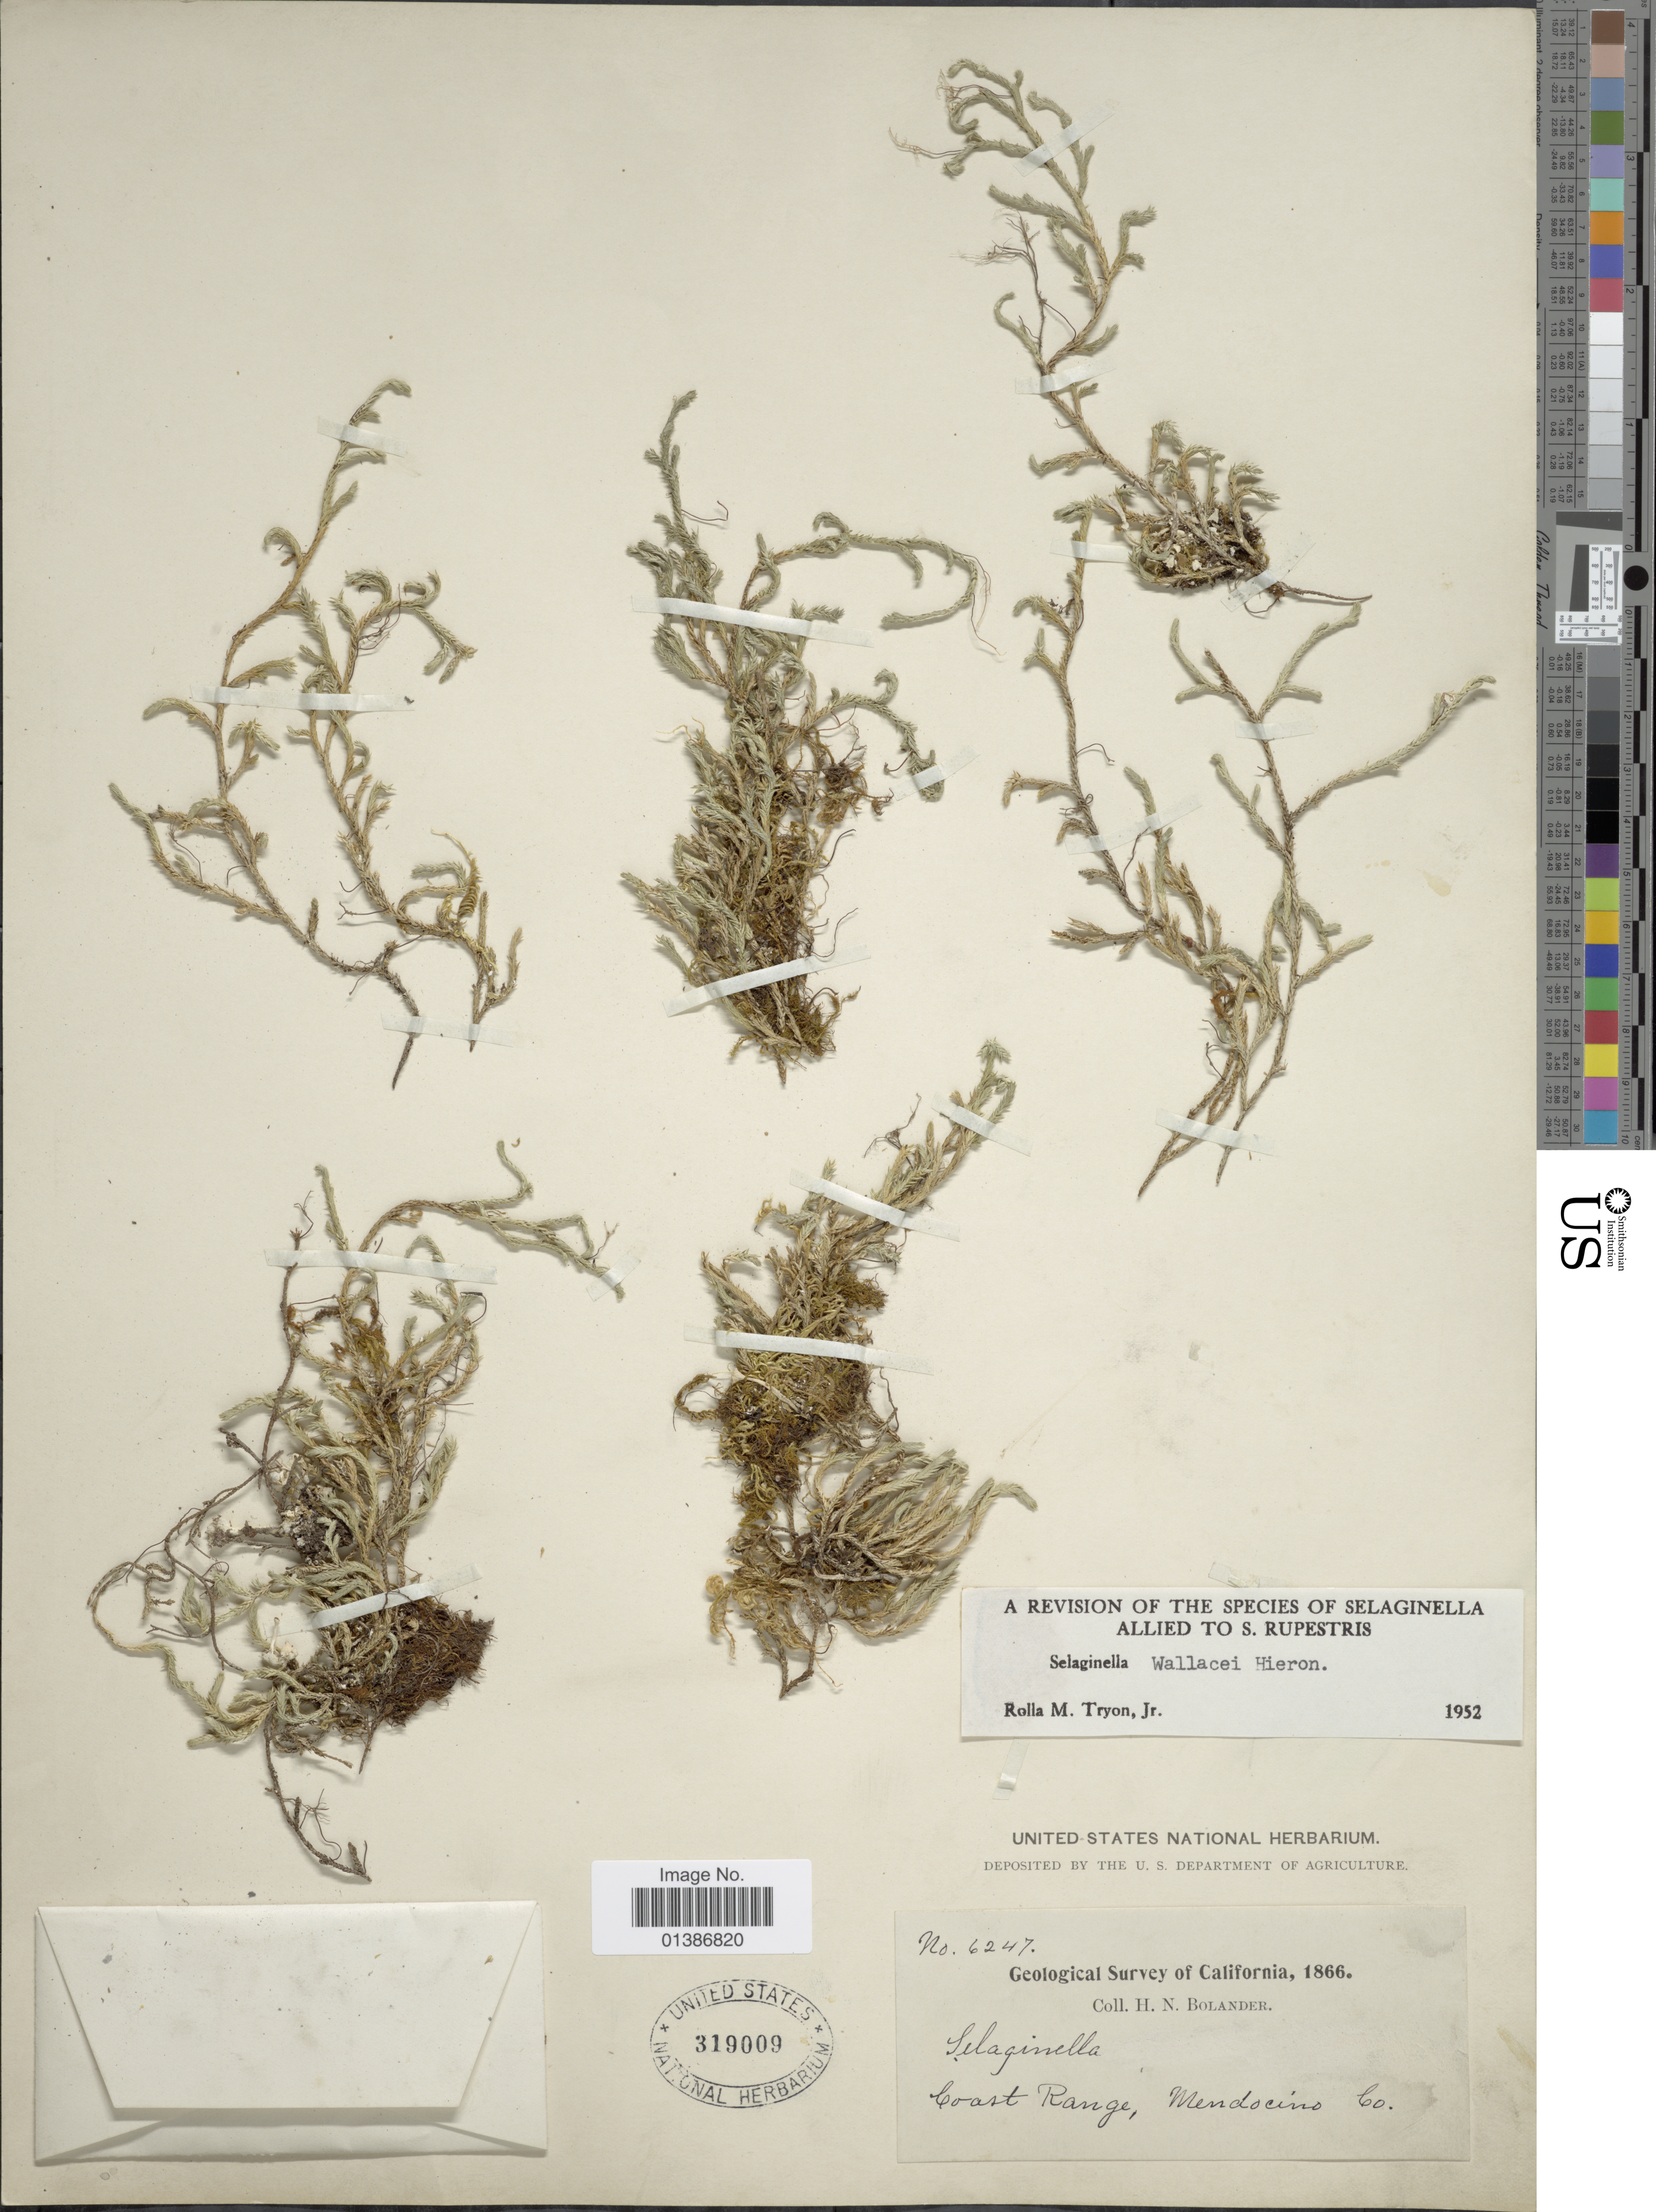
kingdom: Plantae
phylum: Tracheophyta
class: Lycopodiopsida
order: Selaginellales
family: Selaginellaceae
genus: Selaginella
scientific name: Selaginella wallacei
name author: Hieron.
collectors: H. Bolander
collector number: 6247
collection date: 1866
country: United States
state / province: California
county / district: Mendocino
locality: Coast Range, Mendocino Co.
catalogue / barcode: US 319009